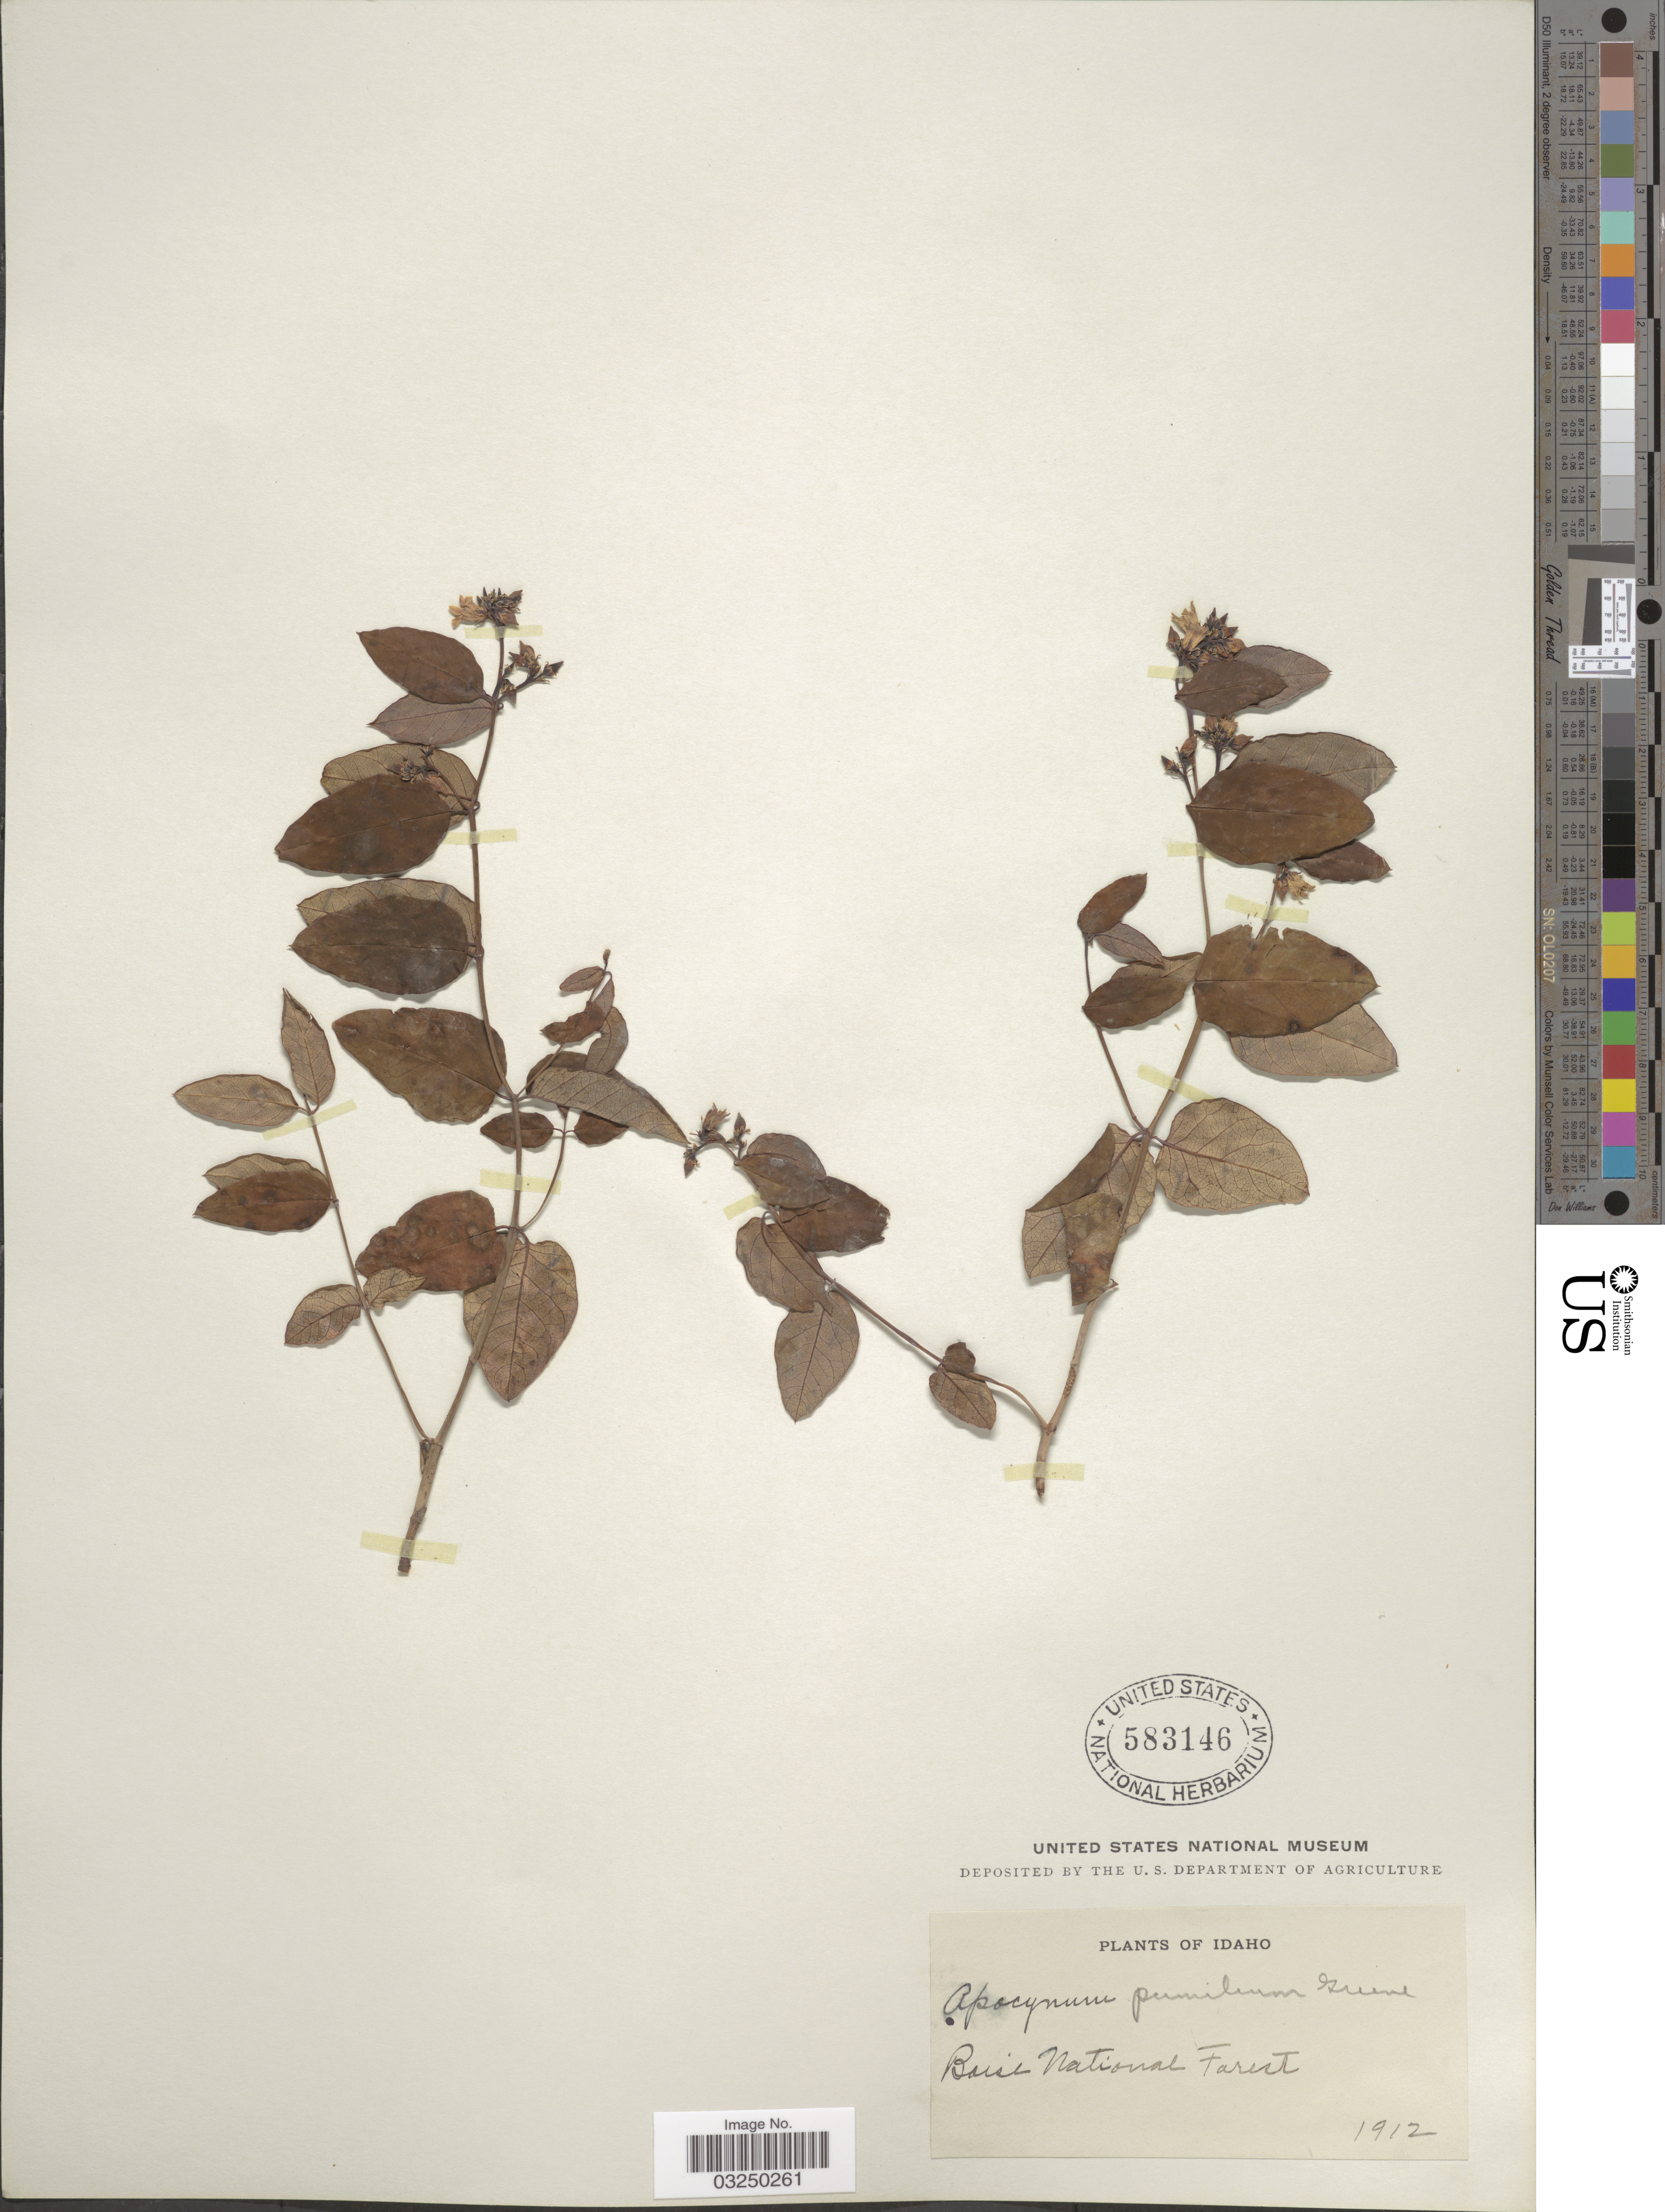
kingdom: Plantae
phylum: Tracheophyta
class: Magnoliopsida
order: Gentianales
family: Apocynaceae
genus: Apocynum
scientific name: Apocynum sp.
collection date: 1912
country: United States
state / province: Idaho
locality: Boise National Forest.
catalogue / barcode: US 583146